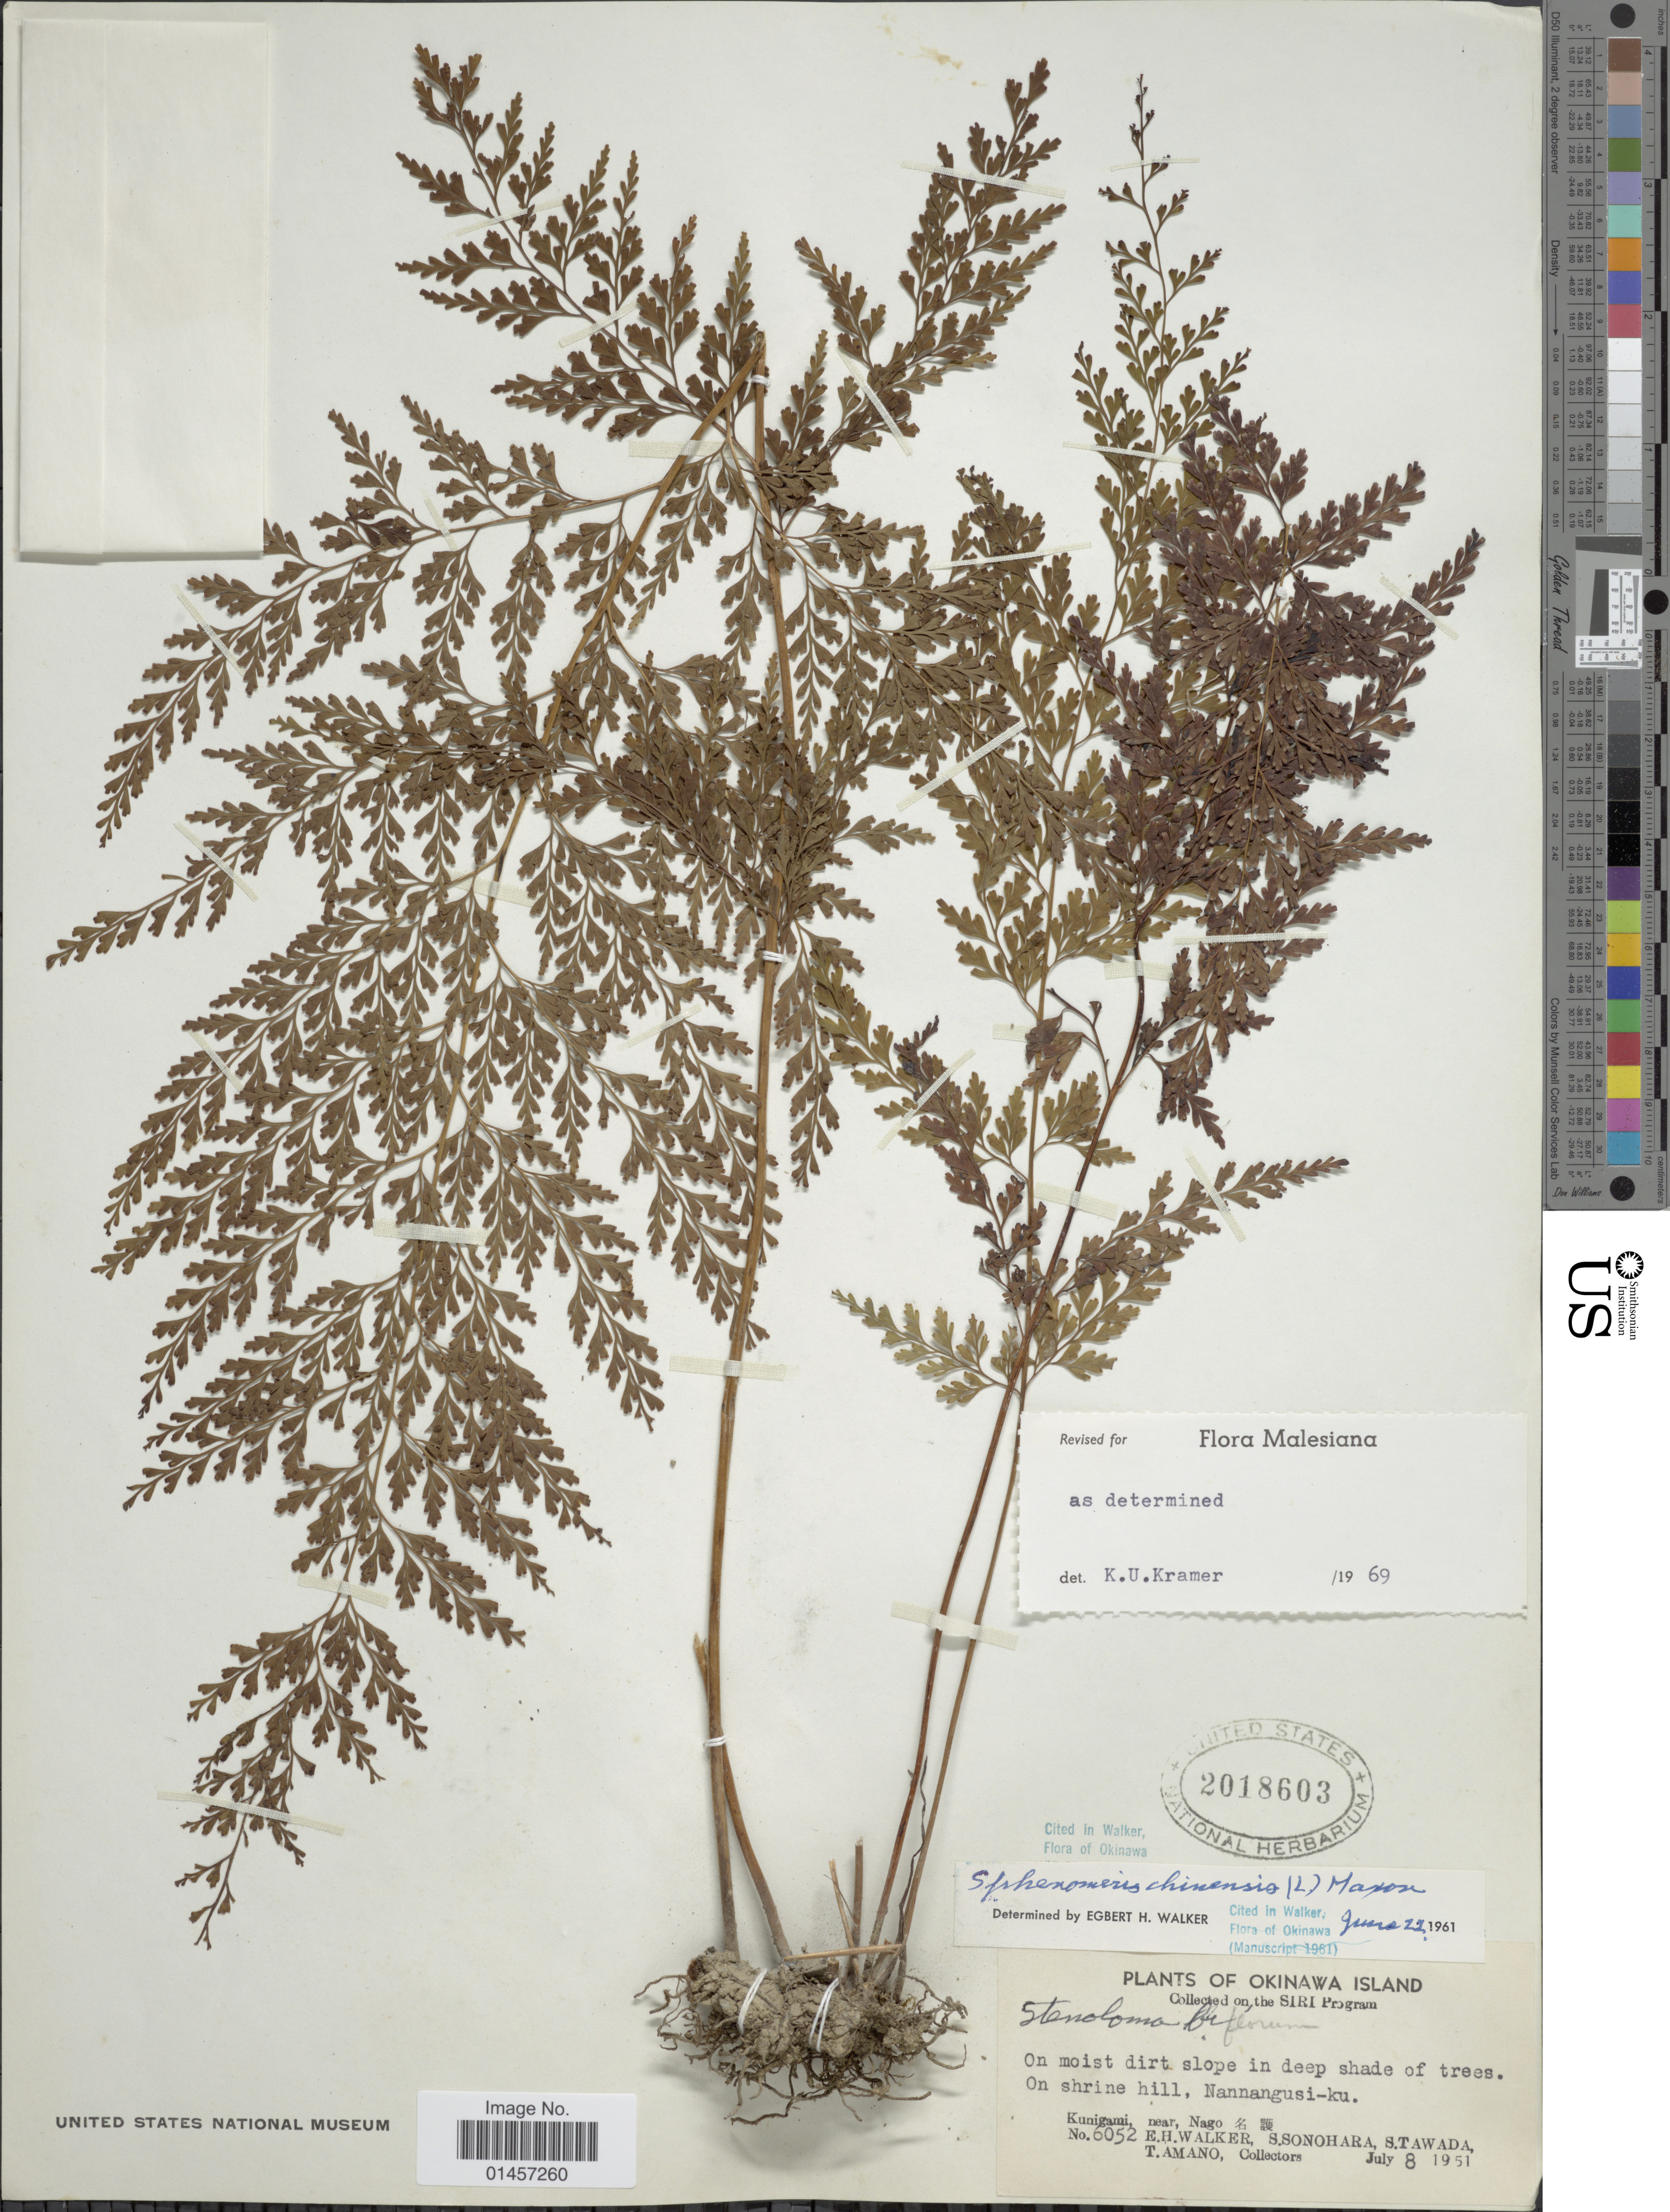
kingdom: Plantae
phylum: Tracheophyta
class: Polypodiopsida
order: Polypodiales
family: Lindsaeaceae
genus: Sphenomeris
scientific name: Sphenomeris chinensis var. chinensis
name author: (L.) Maxon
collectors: E. H. Walker, S. Sonohara, S. Tawada & T. Amano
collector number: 6052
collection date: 1951-07-08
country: Japan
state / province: Okinawa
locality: Okinawa Island, Kunigami, near Nago, on shrine hill, Nannangusi-ku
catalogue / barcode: US 2018603